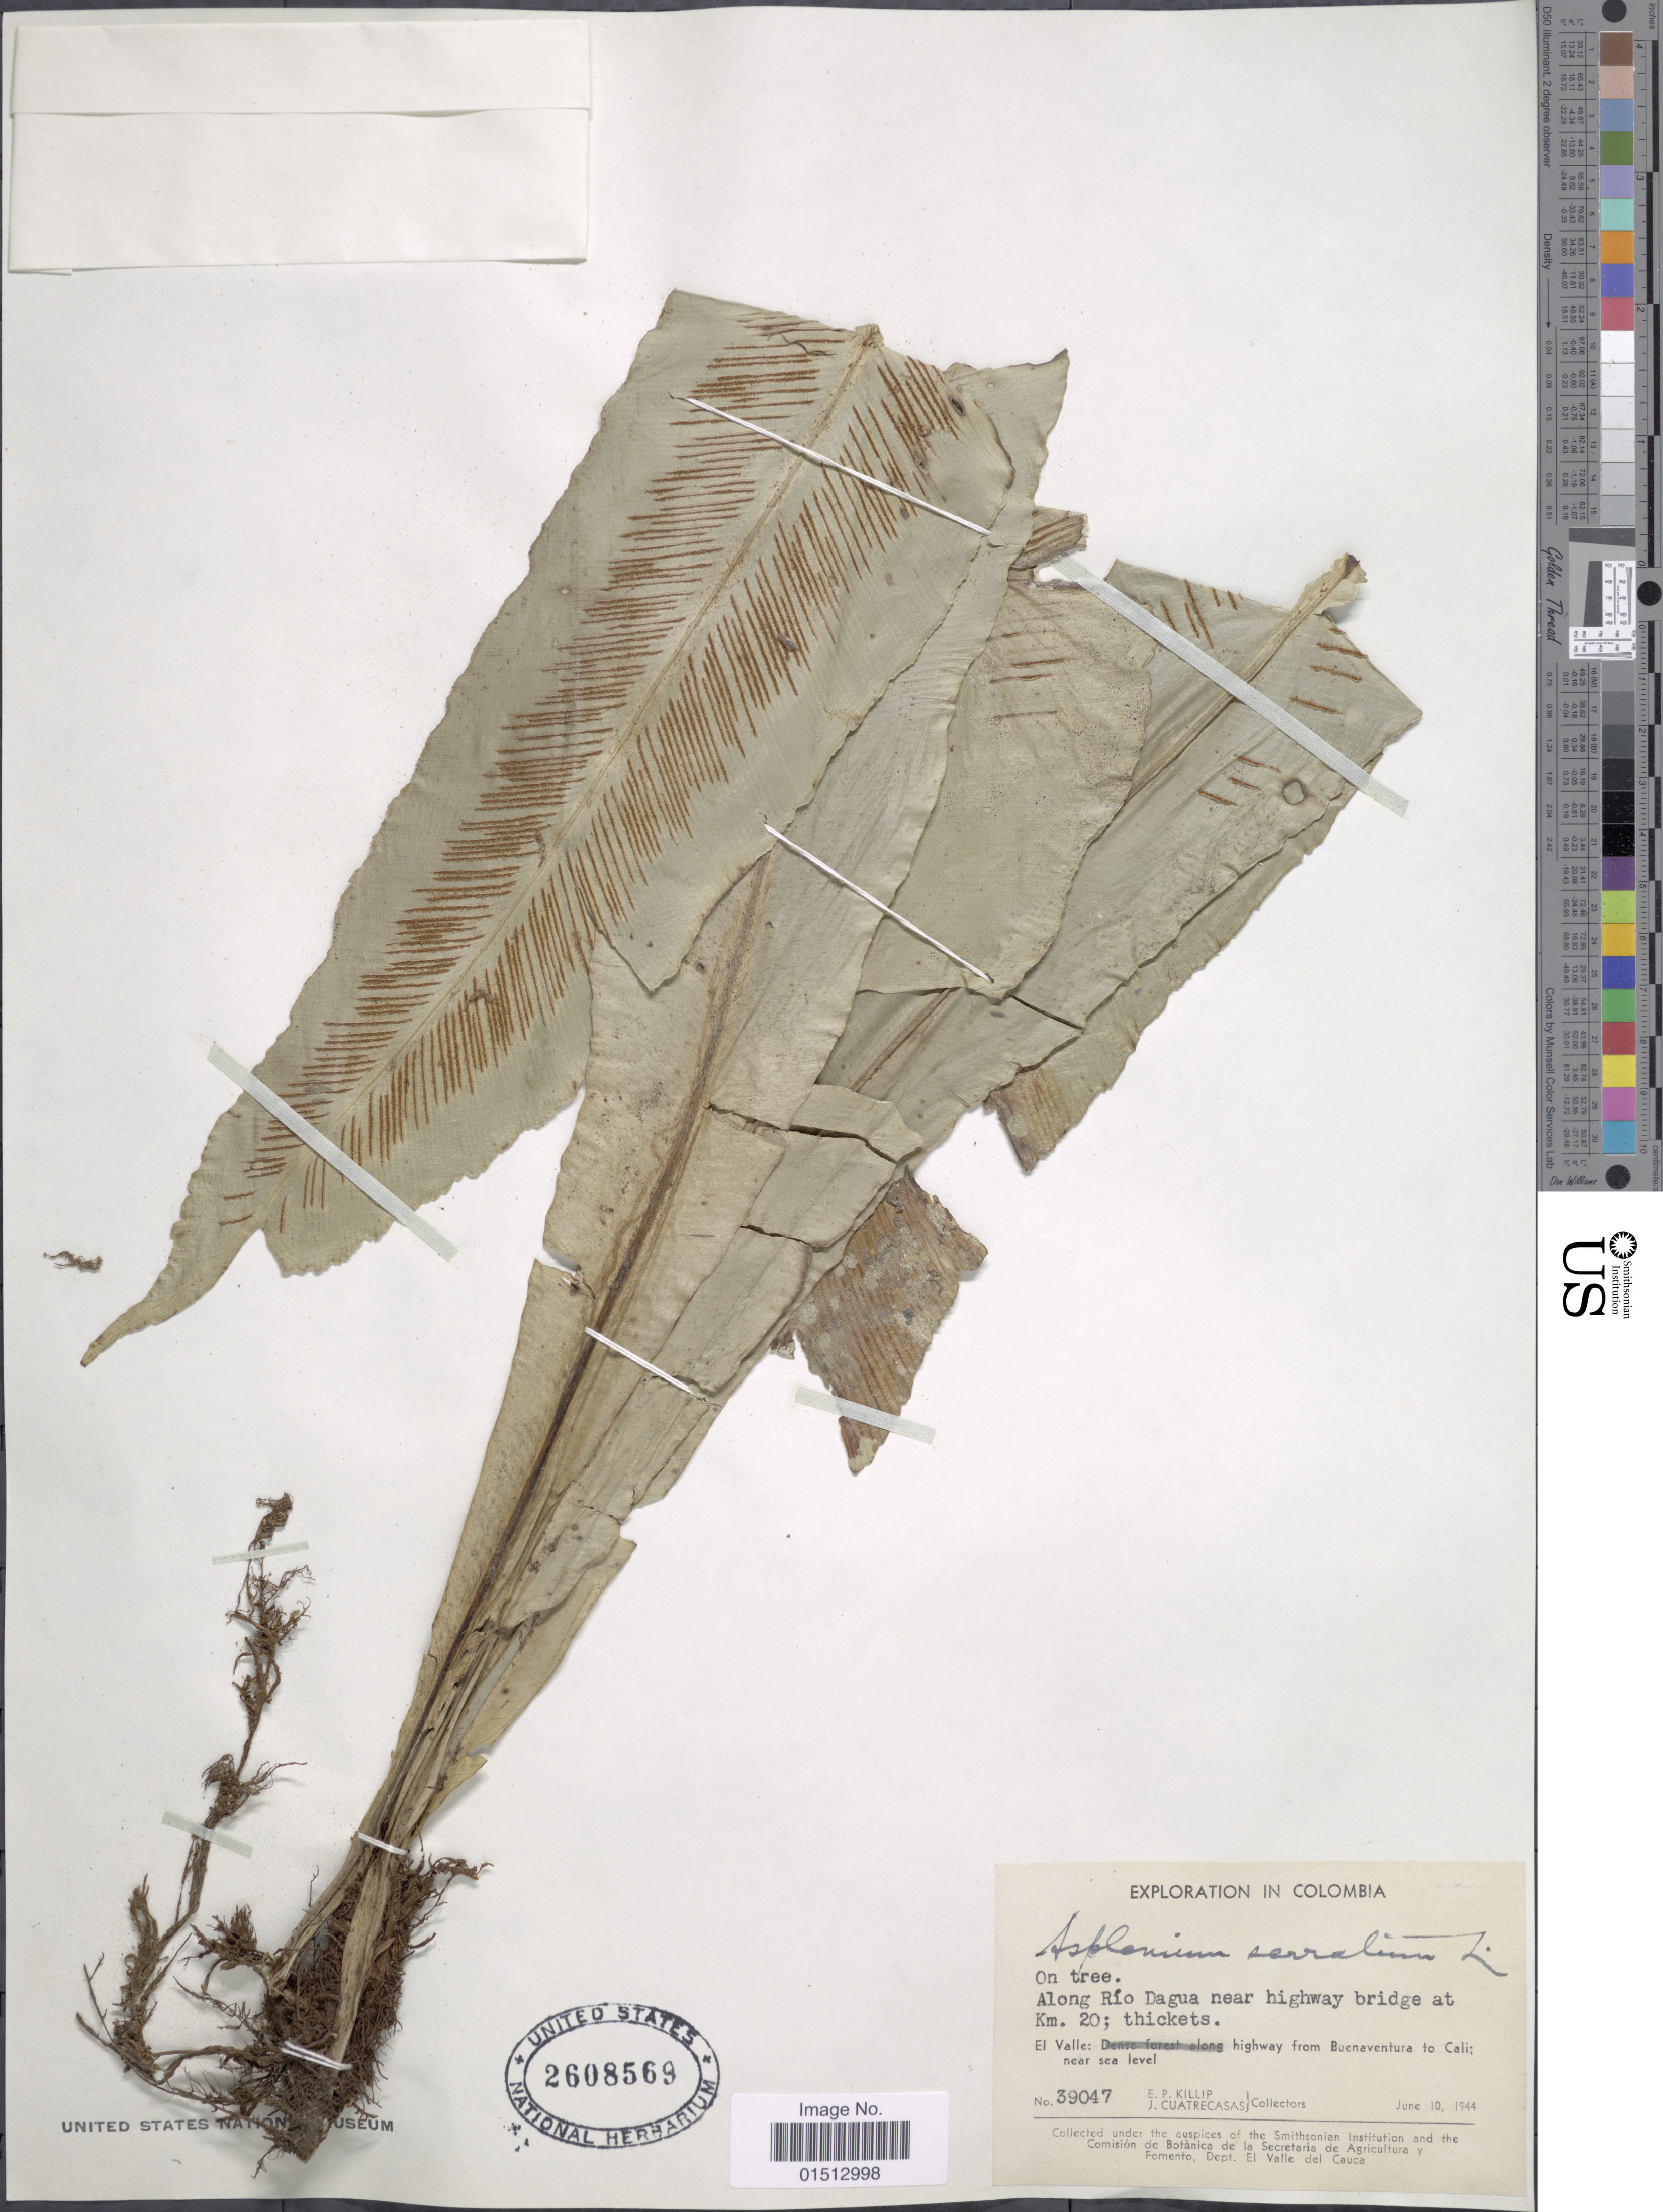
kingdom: Plantae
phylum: Tracheophyta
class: Polypodiopsida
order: Polypodiales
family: Aspleniaceae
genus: Asplenium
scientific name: Asplenium serratum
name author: L.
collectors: E. P. Killip & J. Cuatrecasas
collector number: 39047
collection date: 1944-06-10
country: Colombia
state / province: Valle del Cauca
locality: Colombia, Along Rio Dagua near highway bridge at Km. 20, El valle: highway from Buenaventura to cali.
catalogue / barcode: US 2608569